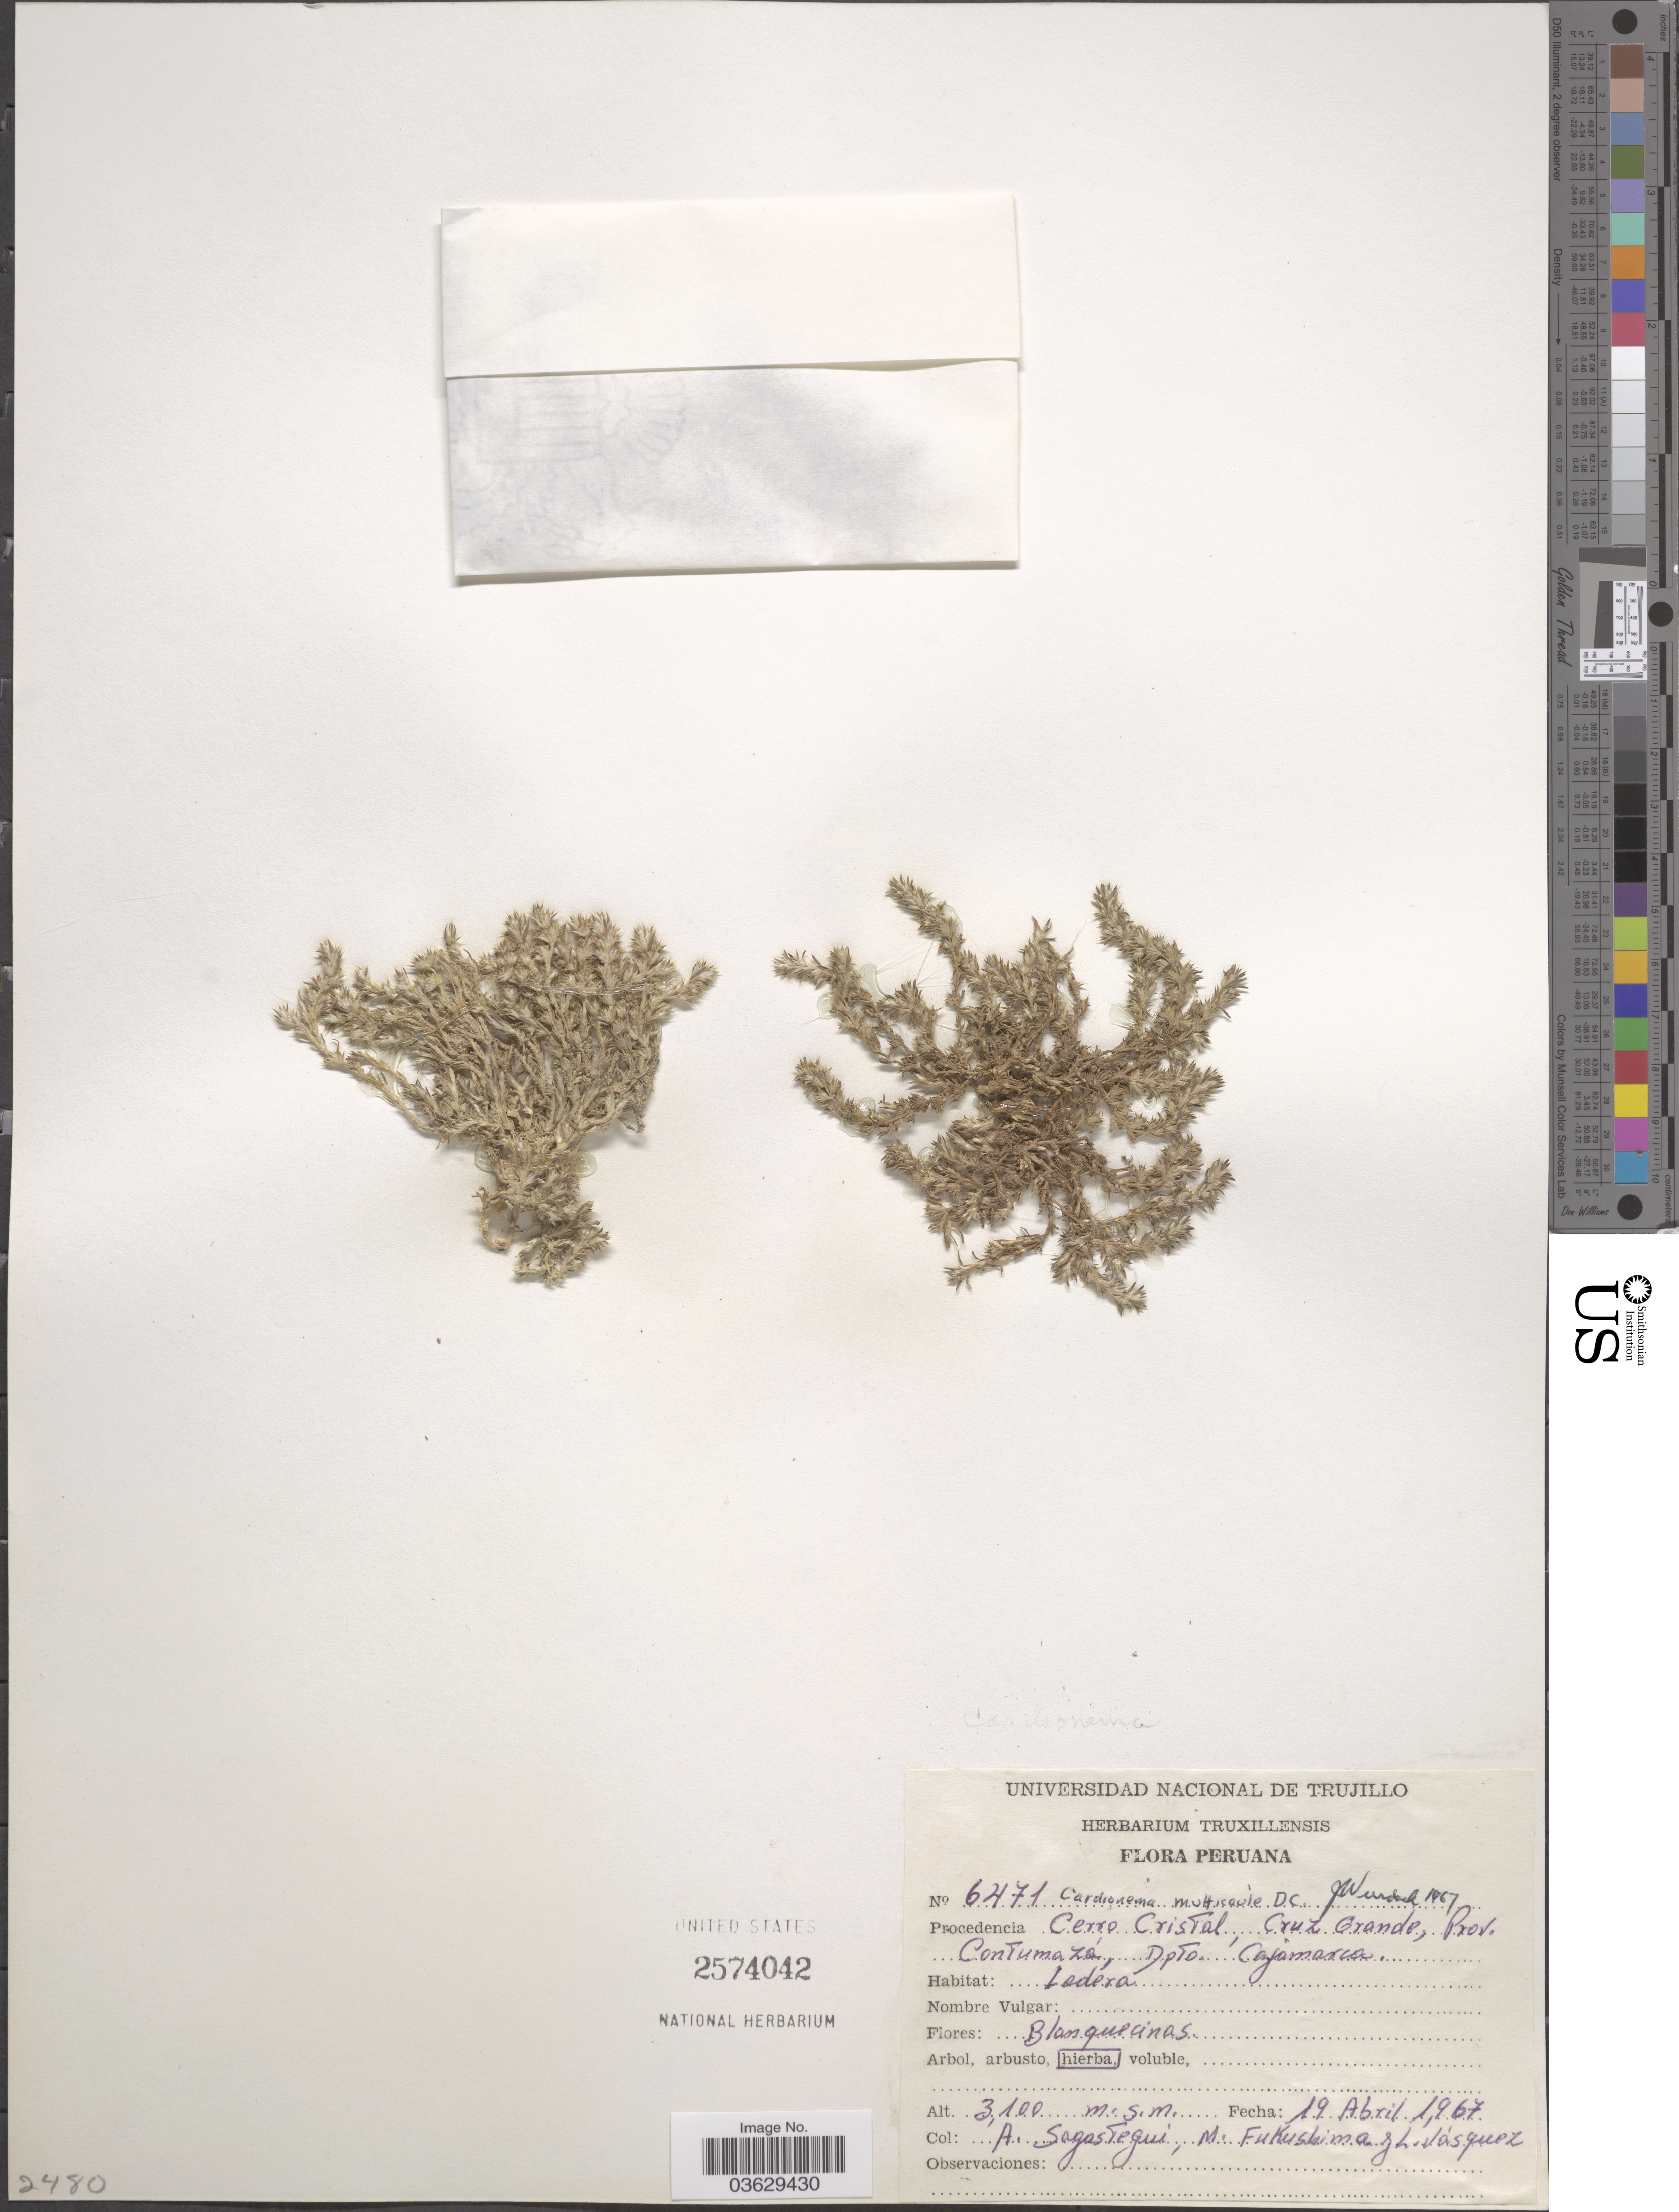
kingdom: Plantae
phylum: Tracheophyta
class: Magnoliopsida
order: Caryophyllales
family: Caryophyllaceae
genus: Cardionema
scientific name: Cardionema ramosissimum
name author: (Weinm.) A. Nelson & J.F. Macbr.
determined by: U.S. National Herbarium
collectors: A. Sagastegui, M. Fukushima & L. Vasquez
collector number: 6471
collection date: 1967-04-19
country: Peru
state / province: Cajamarca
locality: Cerro Cristal, Cruz Grande, Prov. Contumazá, Dpto. Cajamarca.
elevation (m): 3100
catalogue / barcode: US 2574042